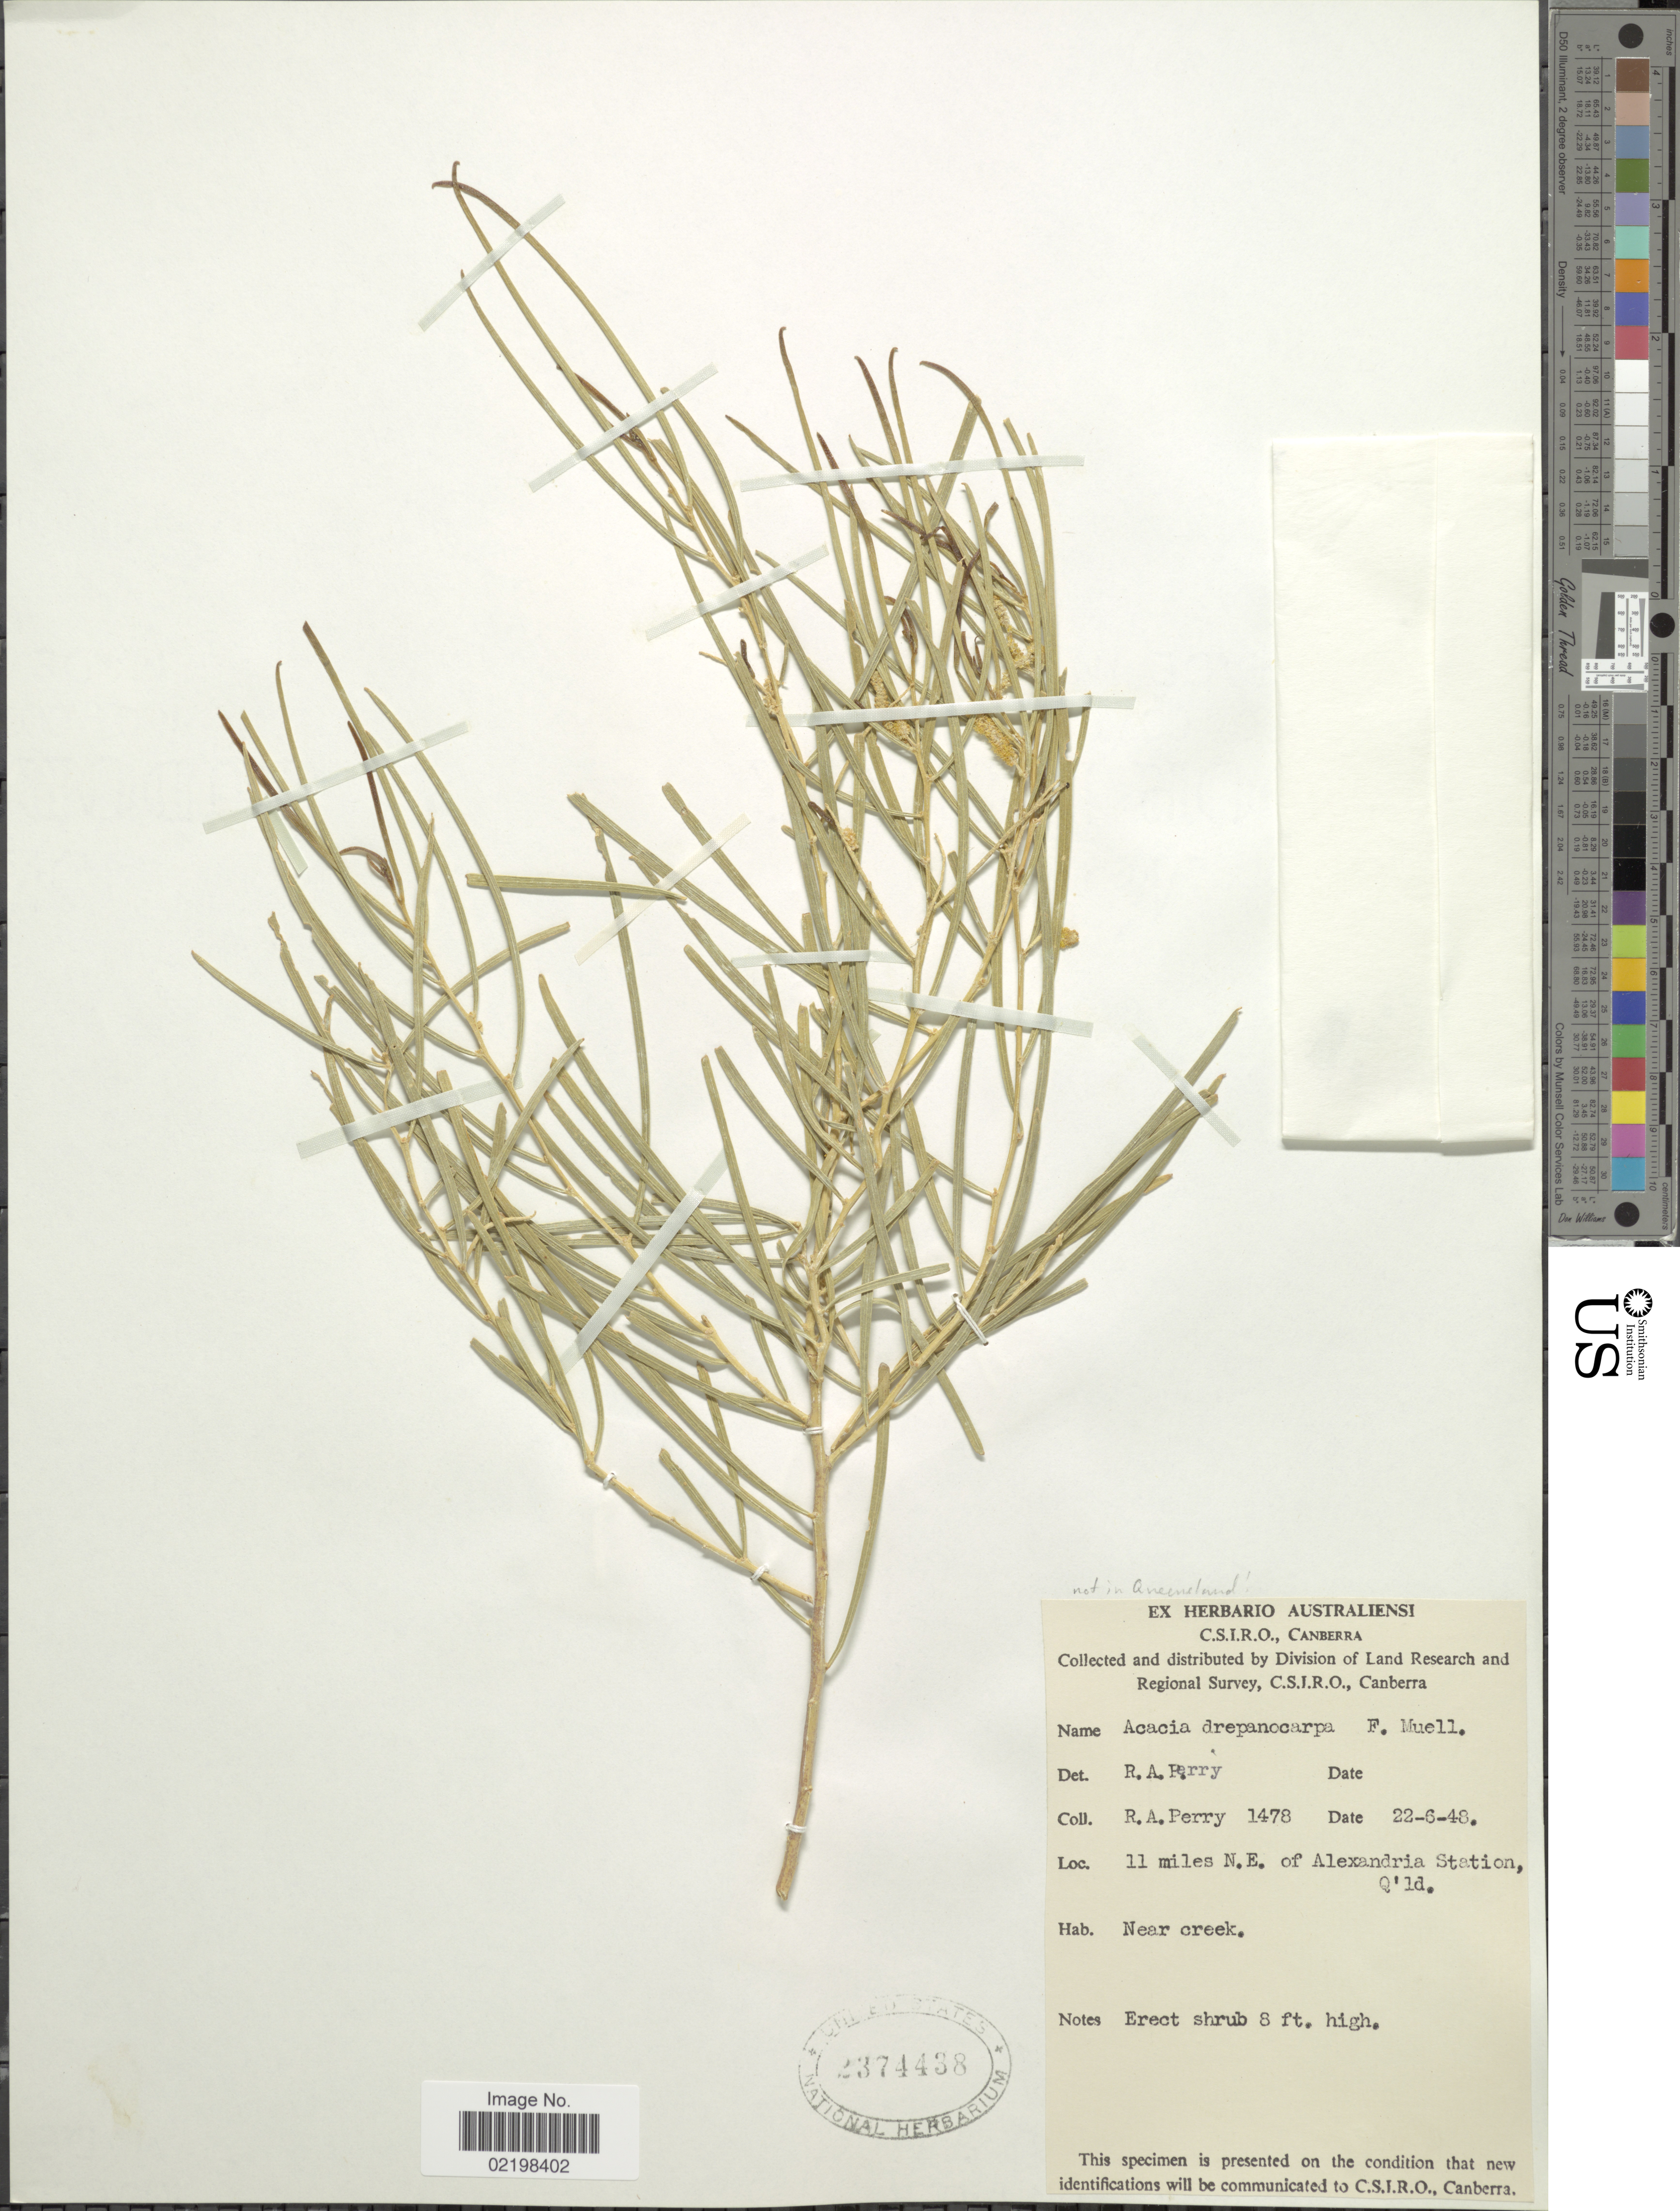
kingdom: Plantae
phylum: Tracheophyta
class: Magnoliopsida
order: Fabales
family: Fabaceae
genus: Acacia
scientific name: Acacia drepanocarpa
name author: F. Muell.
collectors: Perry, R. A.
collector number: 1478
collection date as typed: Transcribed d/m/y: 22/6/48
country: Australia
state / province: Queensland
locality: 11 miles N.E. of Alexandria Station, Q'ld.near creek.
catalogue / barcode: US 2374438